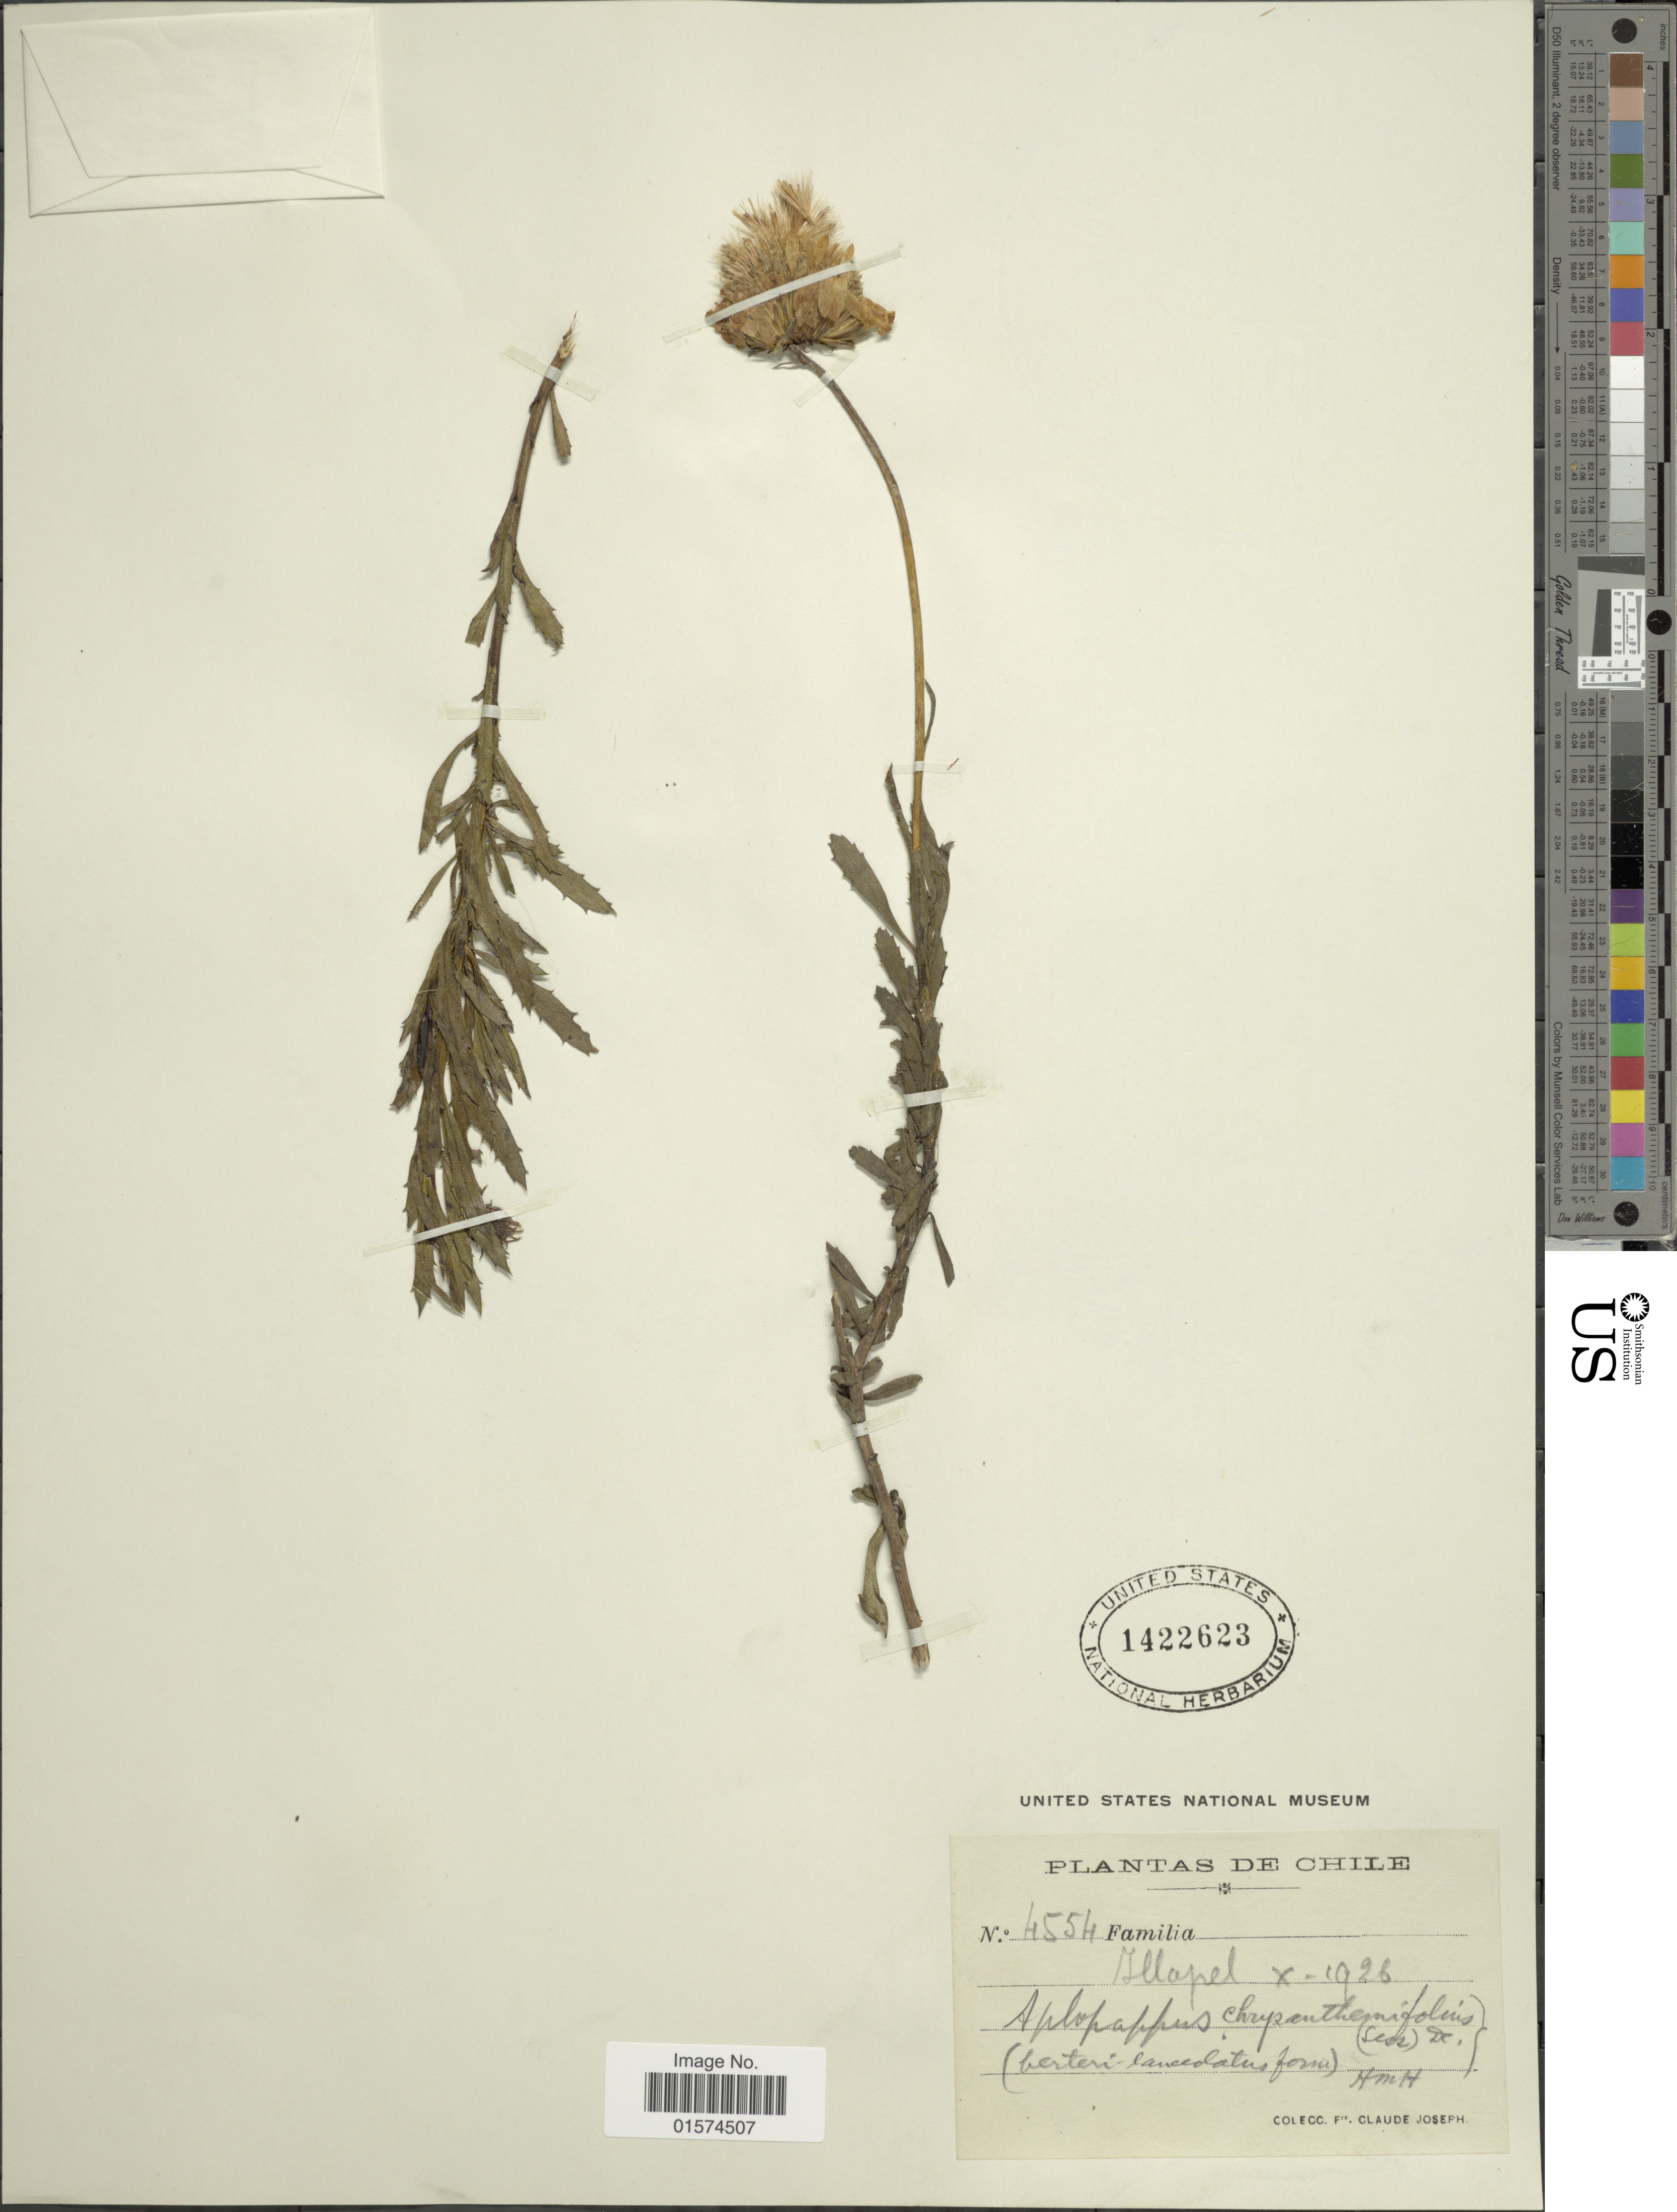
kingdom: Plantae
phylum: Tracheophyta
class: Magnoliopsida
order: Asterales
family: Asteraceae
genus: Haplopappus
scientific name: Haplopappus chrysanthemifolius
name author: (Less.) DC.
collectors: Frere Claude Joseph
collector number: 4554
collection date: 1926-10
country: Chile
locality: Illapel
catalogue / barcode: US 1422623